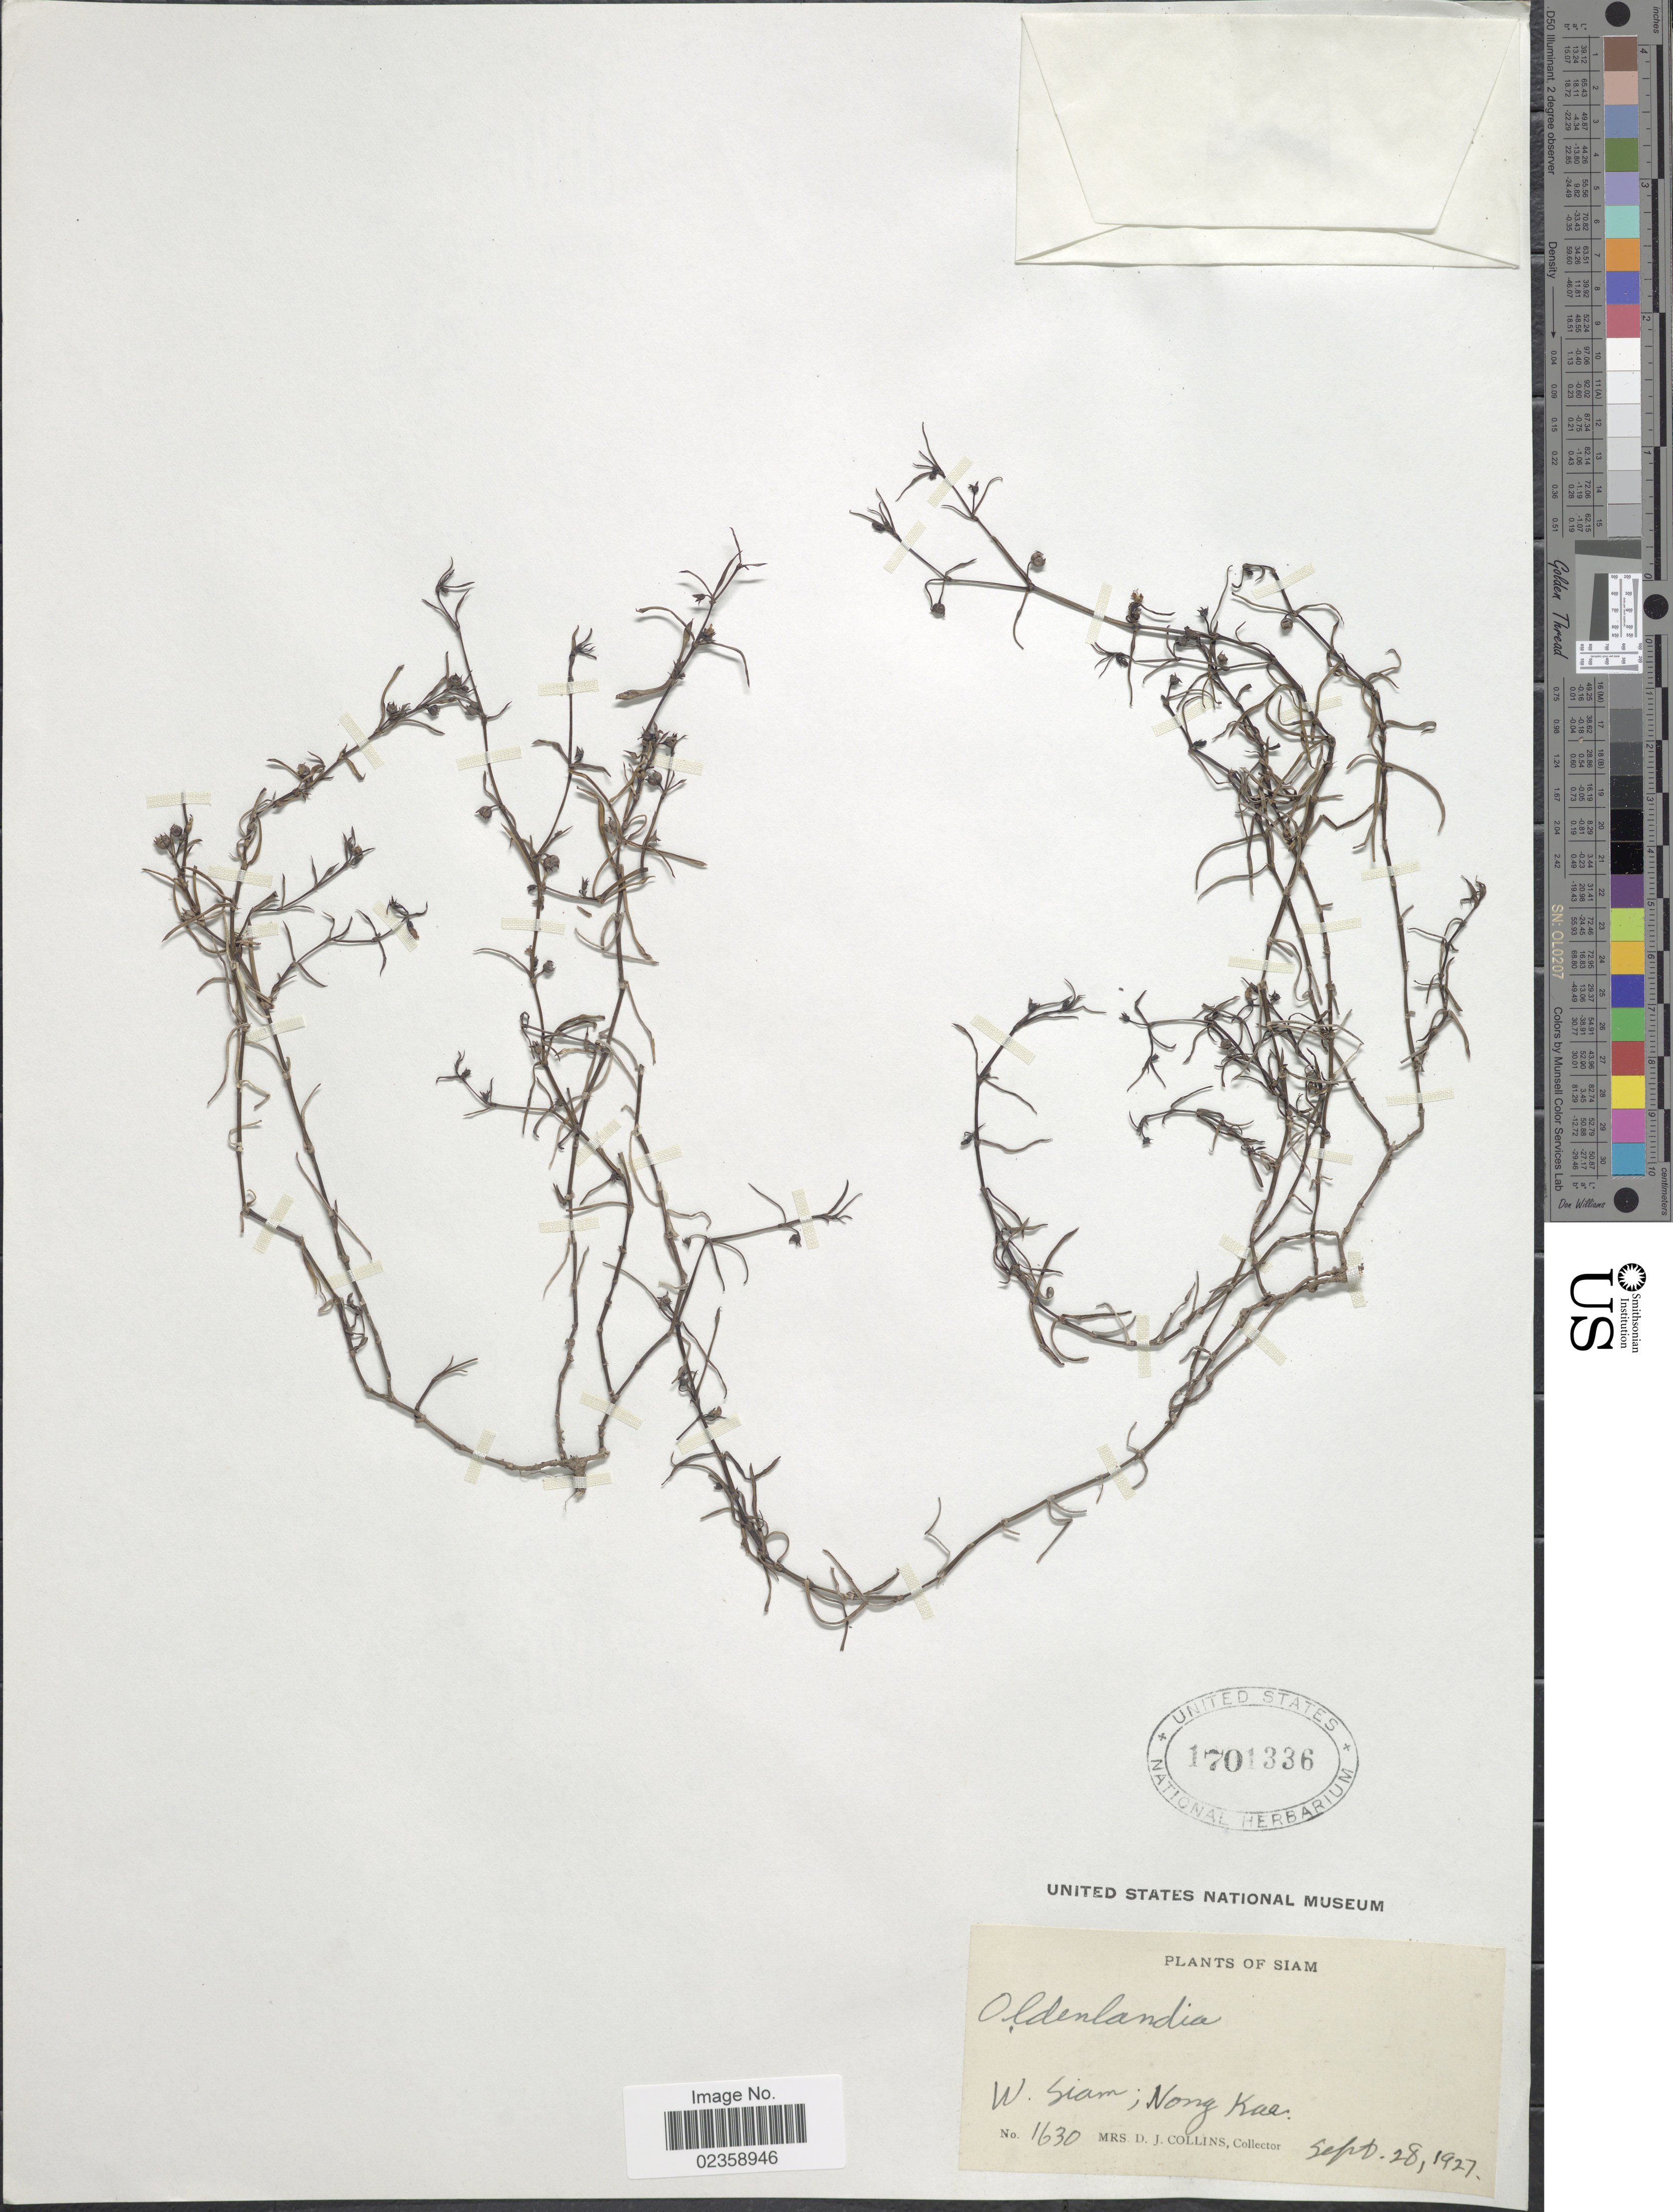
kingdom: Plantae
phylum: Tracheophyta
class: Magnoliopsida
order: Gentianales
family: Rubiaceae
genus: Oldenlandia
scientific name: Oldenlandia sp.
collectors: Mrs. D. J. Collins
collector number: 1630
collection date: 1927-09-28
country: Thailand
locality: Siam, W. Siam, Nong Kae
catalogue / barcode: US 1701336